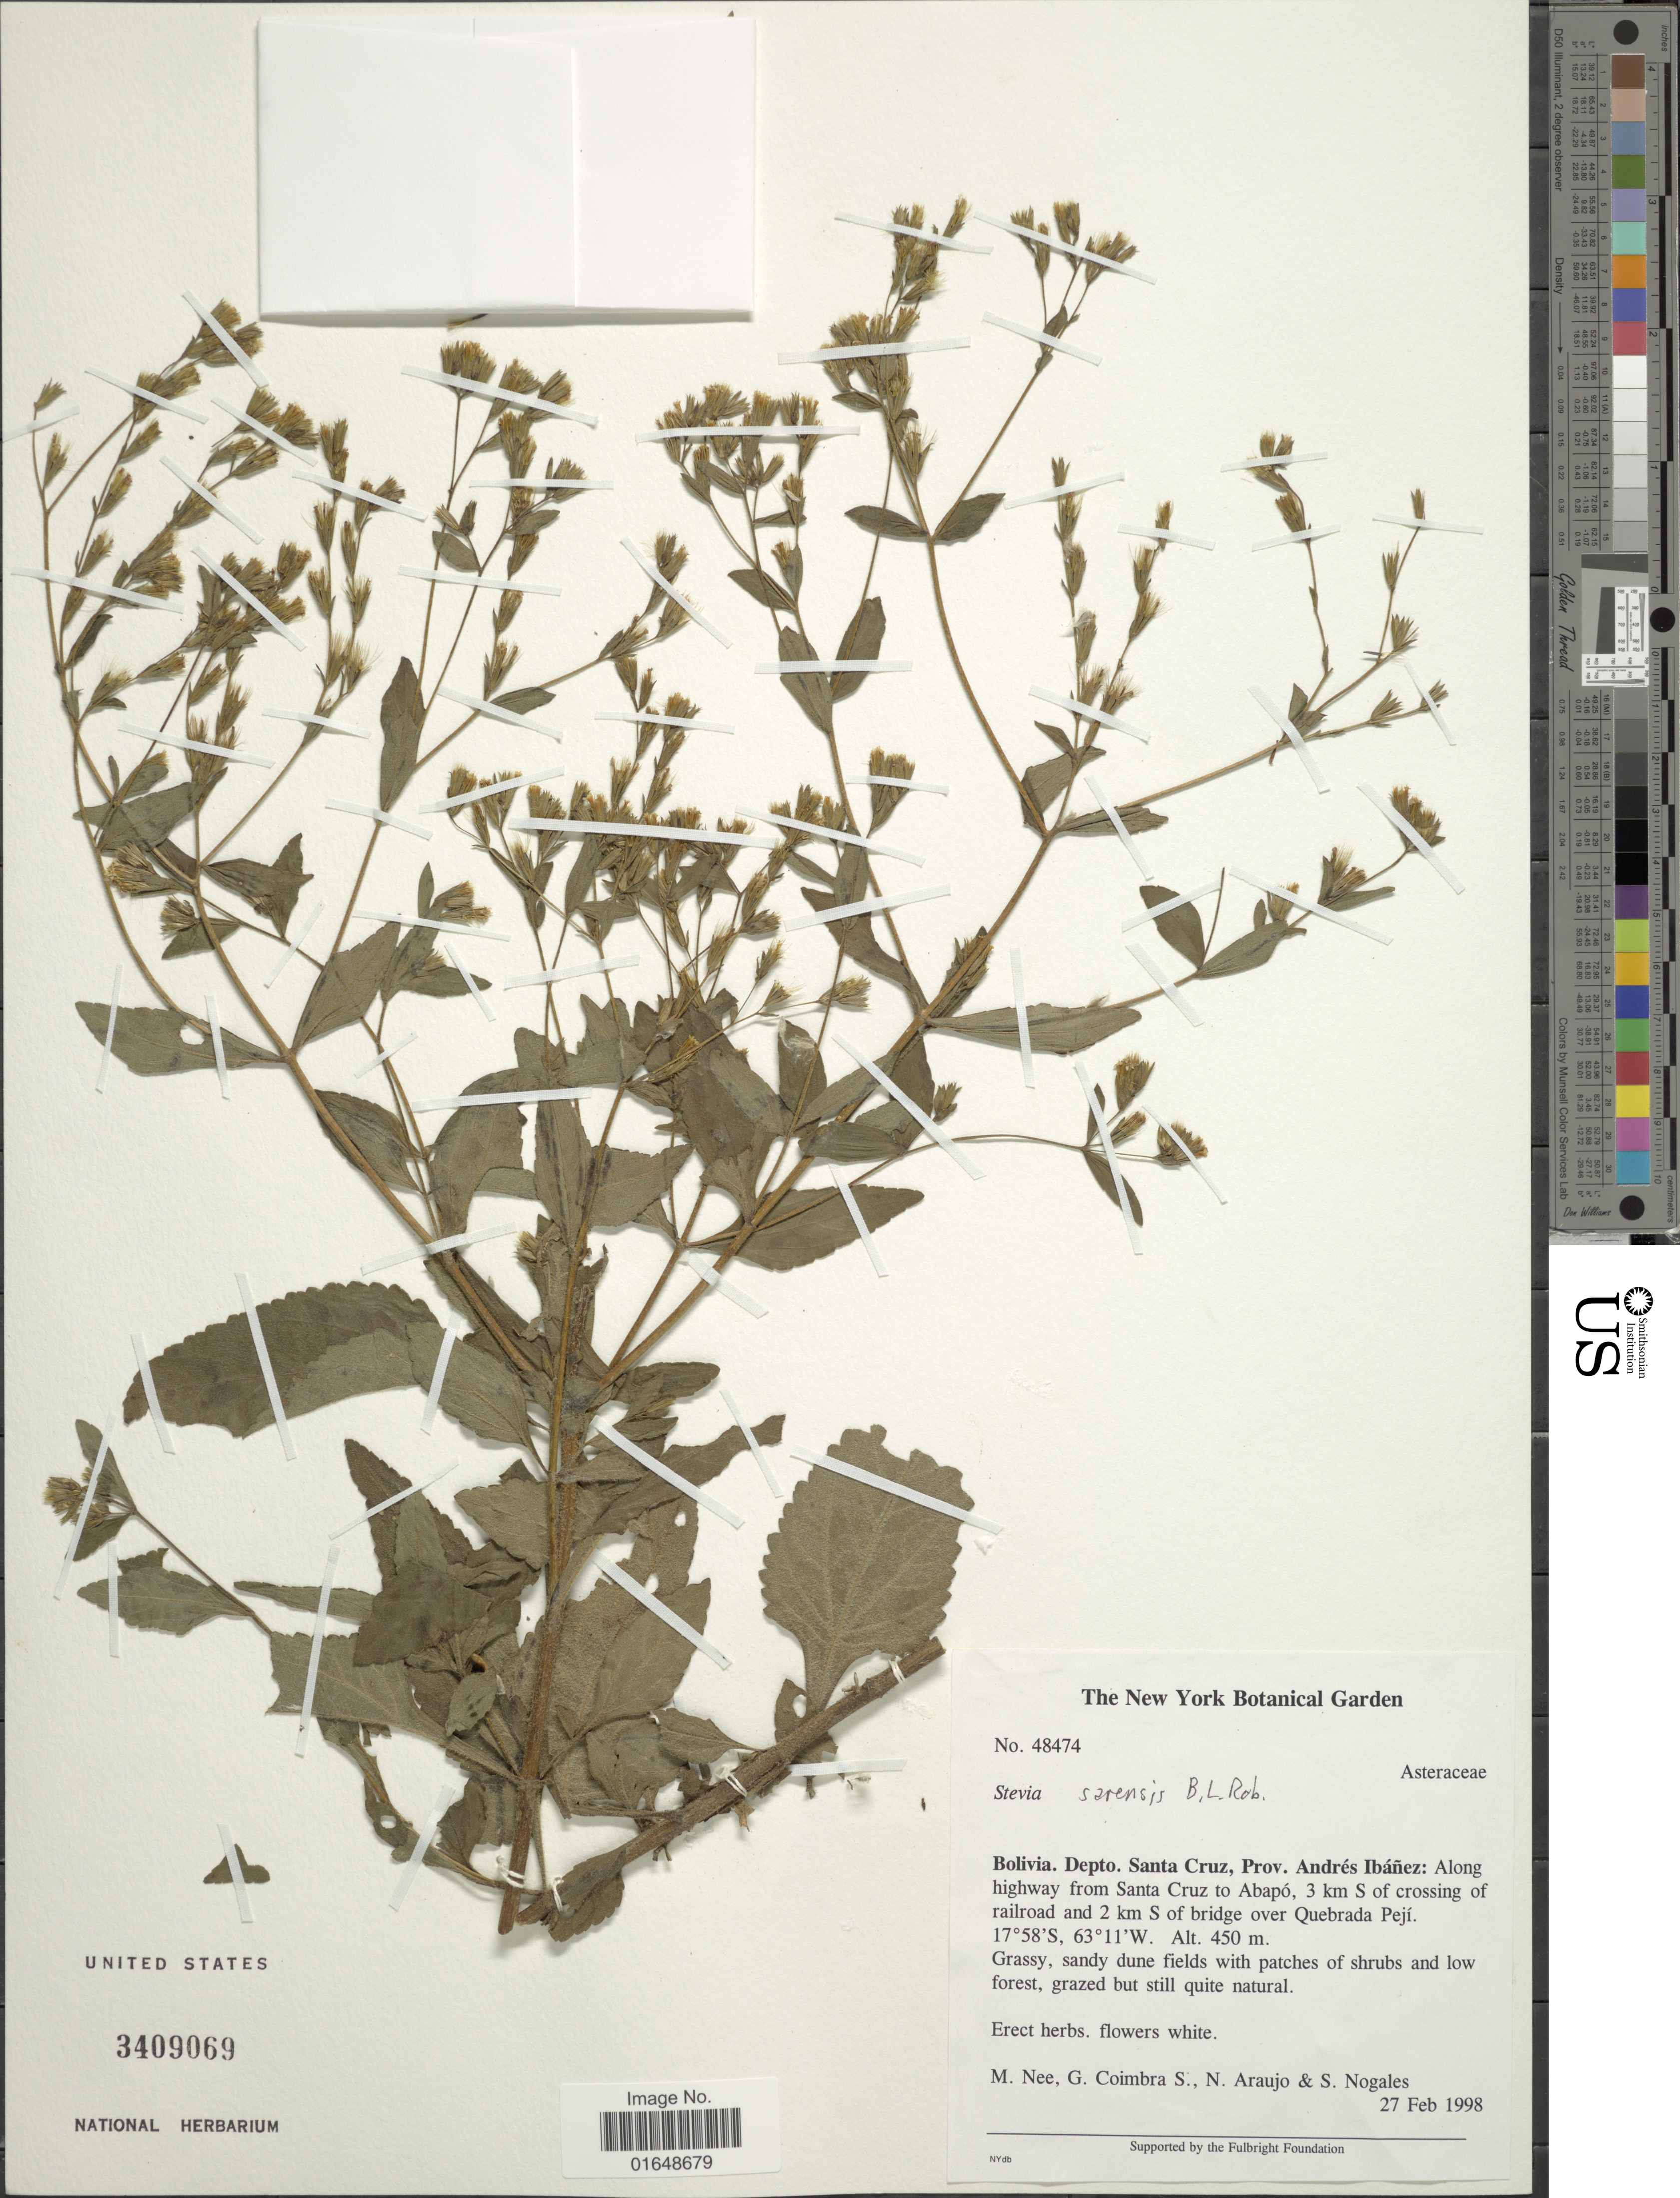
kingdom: Plantae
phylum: Tracheophyta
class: Magnoliopsida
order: Asterales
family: Asteraceae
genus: Stevia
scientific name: Stevia sarensis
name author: B.L. Rob.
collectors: M. Nee, G. Coimbra S., N. Auraujo & S. Nogales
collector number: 48474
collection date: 1998-02-27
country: Bolivia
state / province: Santa Cruz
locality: Bolivia. Depto. Santa Cruz. Prov. Andrés Ibáñez: Along highway from Santa Cruz to Abapó, 3 km S of crossing of railroad and 2 km S of bridge over Quebrada Pejí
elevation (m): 450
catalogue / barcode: US 3409069